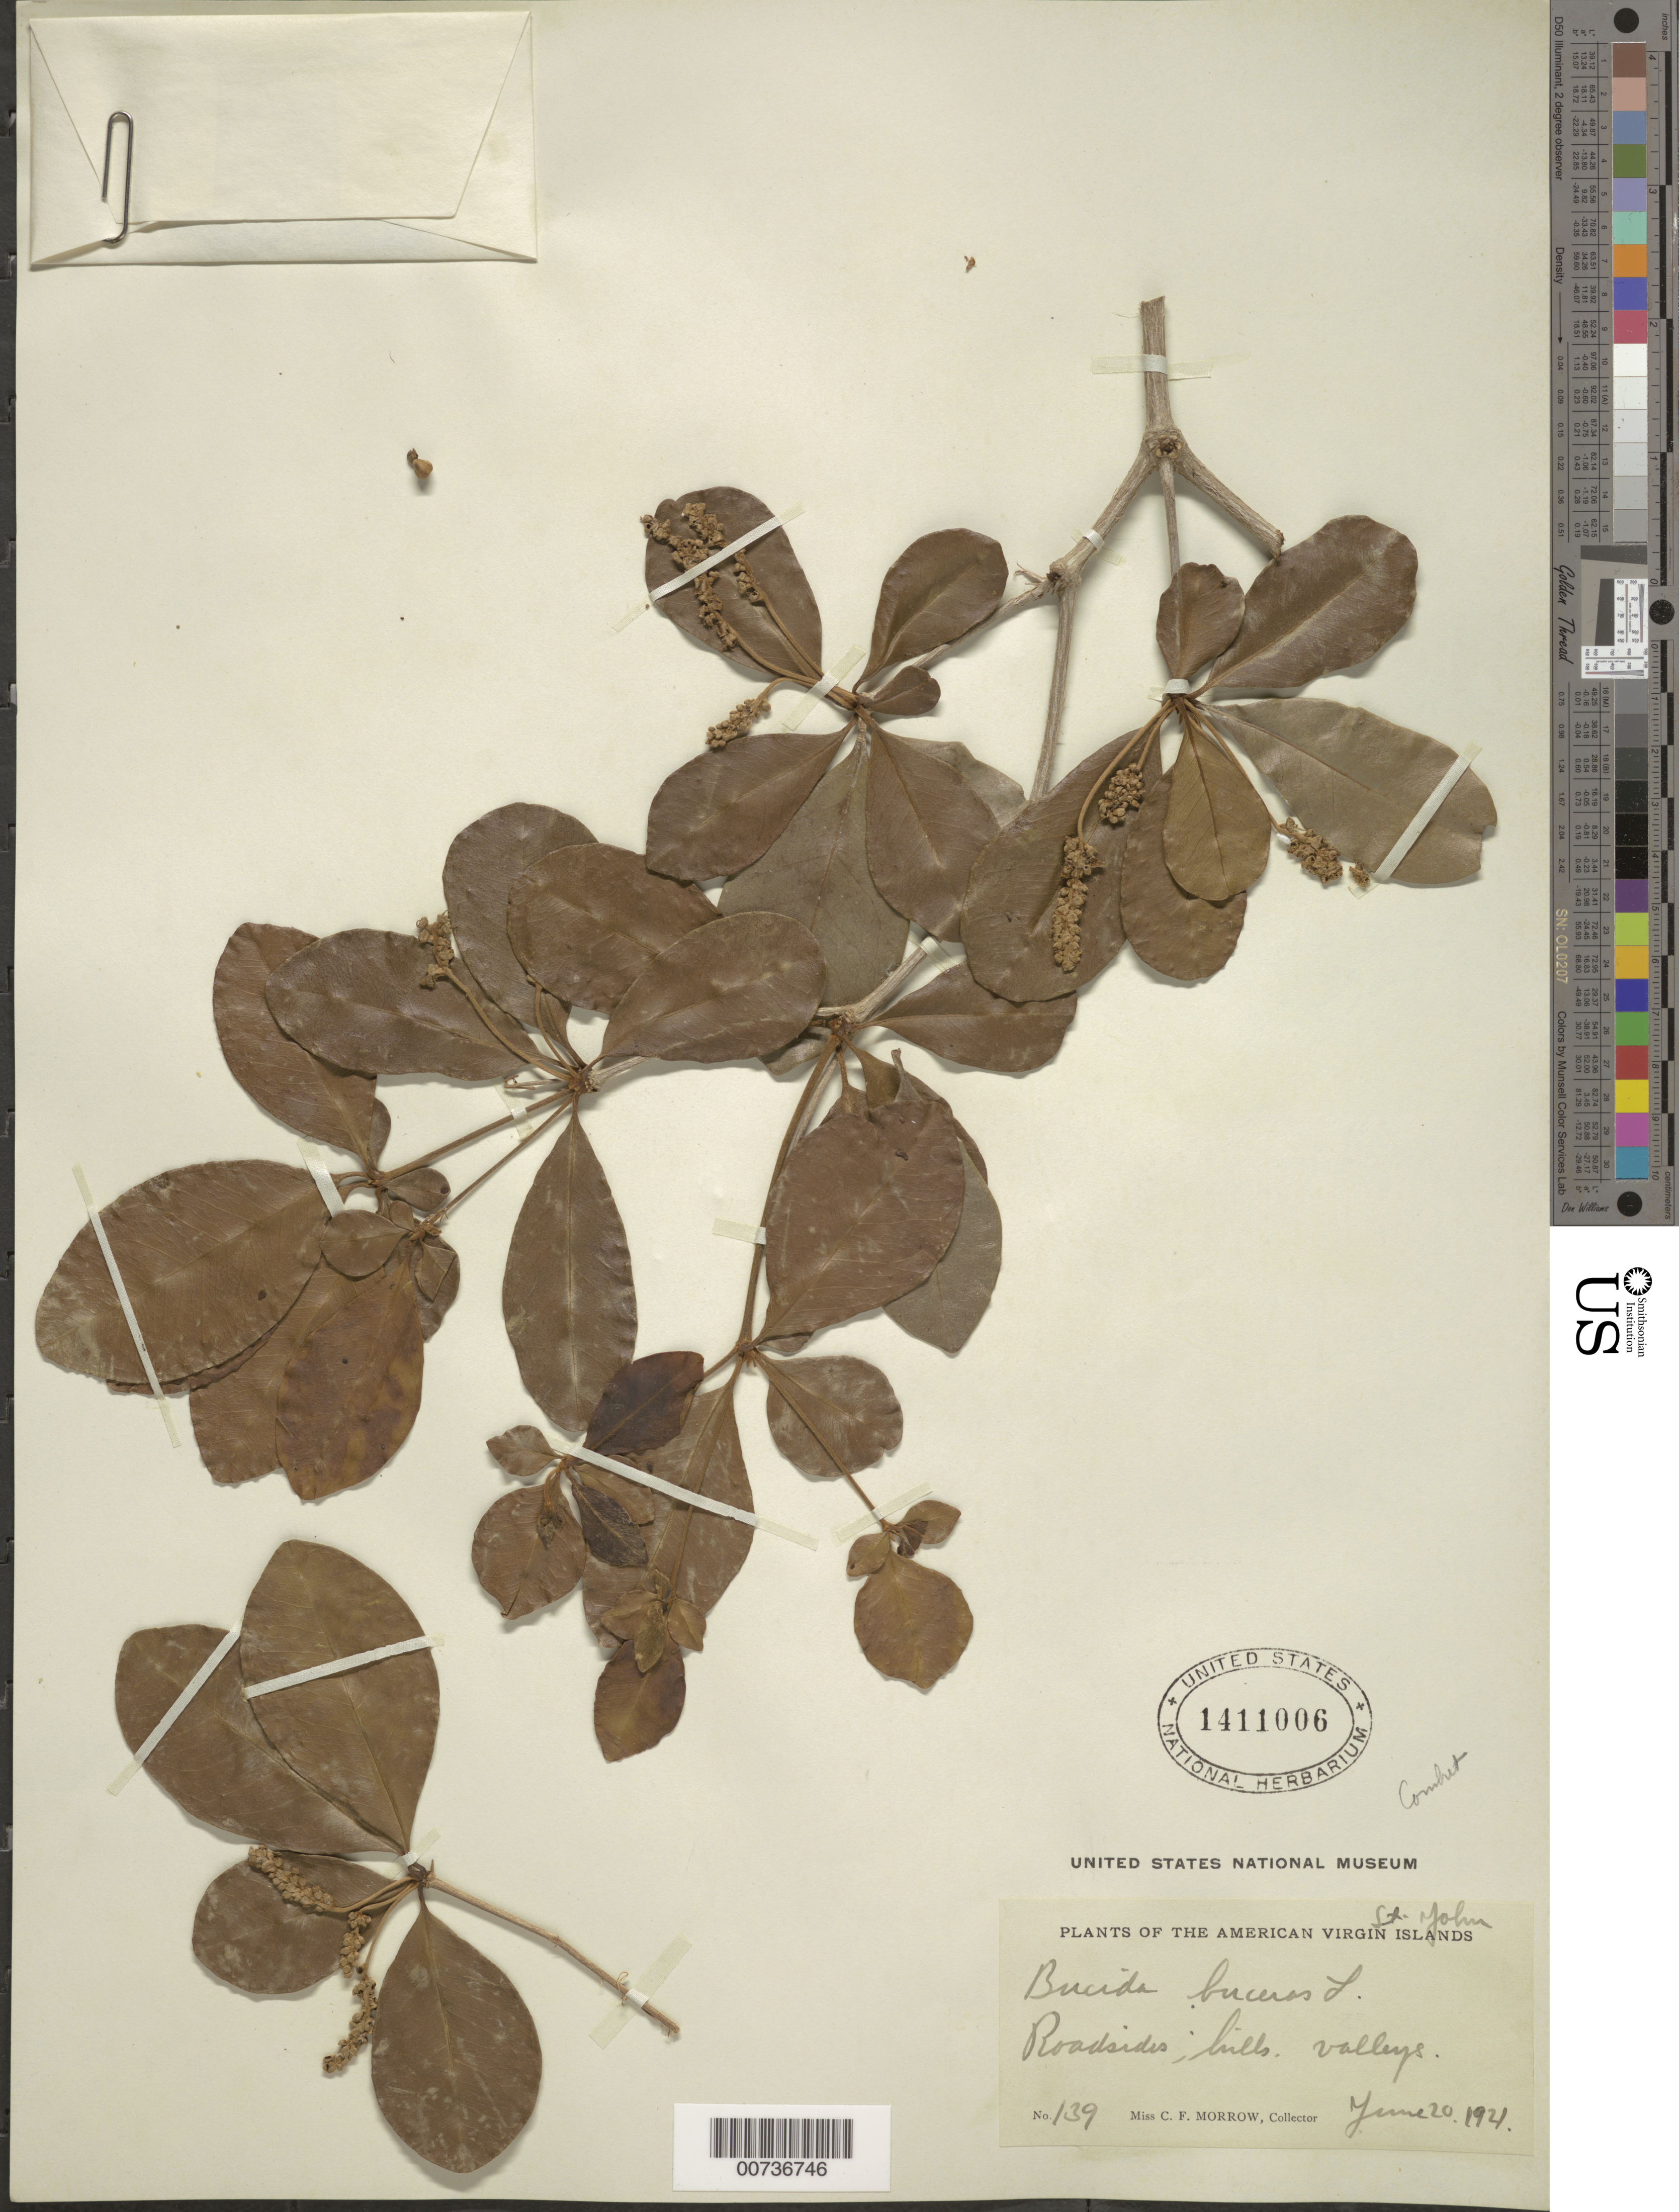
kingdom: Plantae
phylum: Tracheophyta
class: Magnoliopsida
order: Myrtales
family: Combretaceae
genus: Terminalia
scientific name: Terminalia buceras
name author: (L.) C. Wright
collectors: C. Morrow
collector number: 139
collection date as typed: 20 Jun 1921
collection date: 1921-06-20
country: U.S. Virgin Islands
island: St. John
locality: Roadsides, hills, valleys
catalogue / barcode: US 1411006